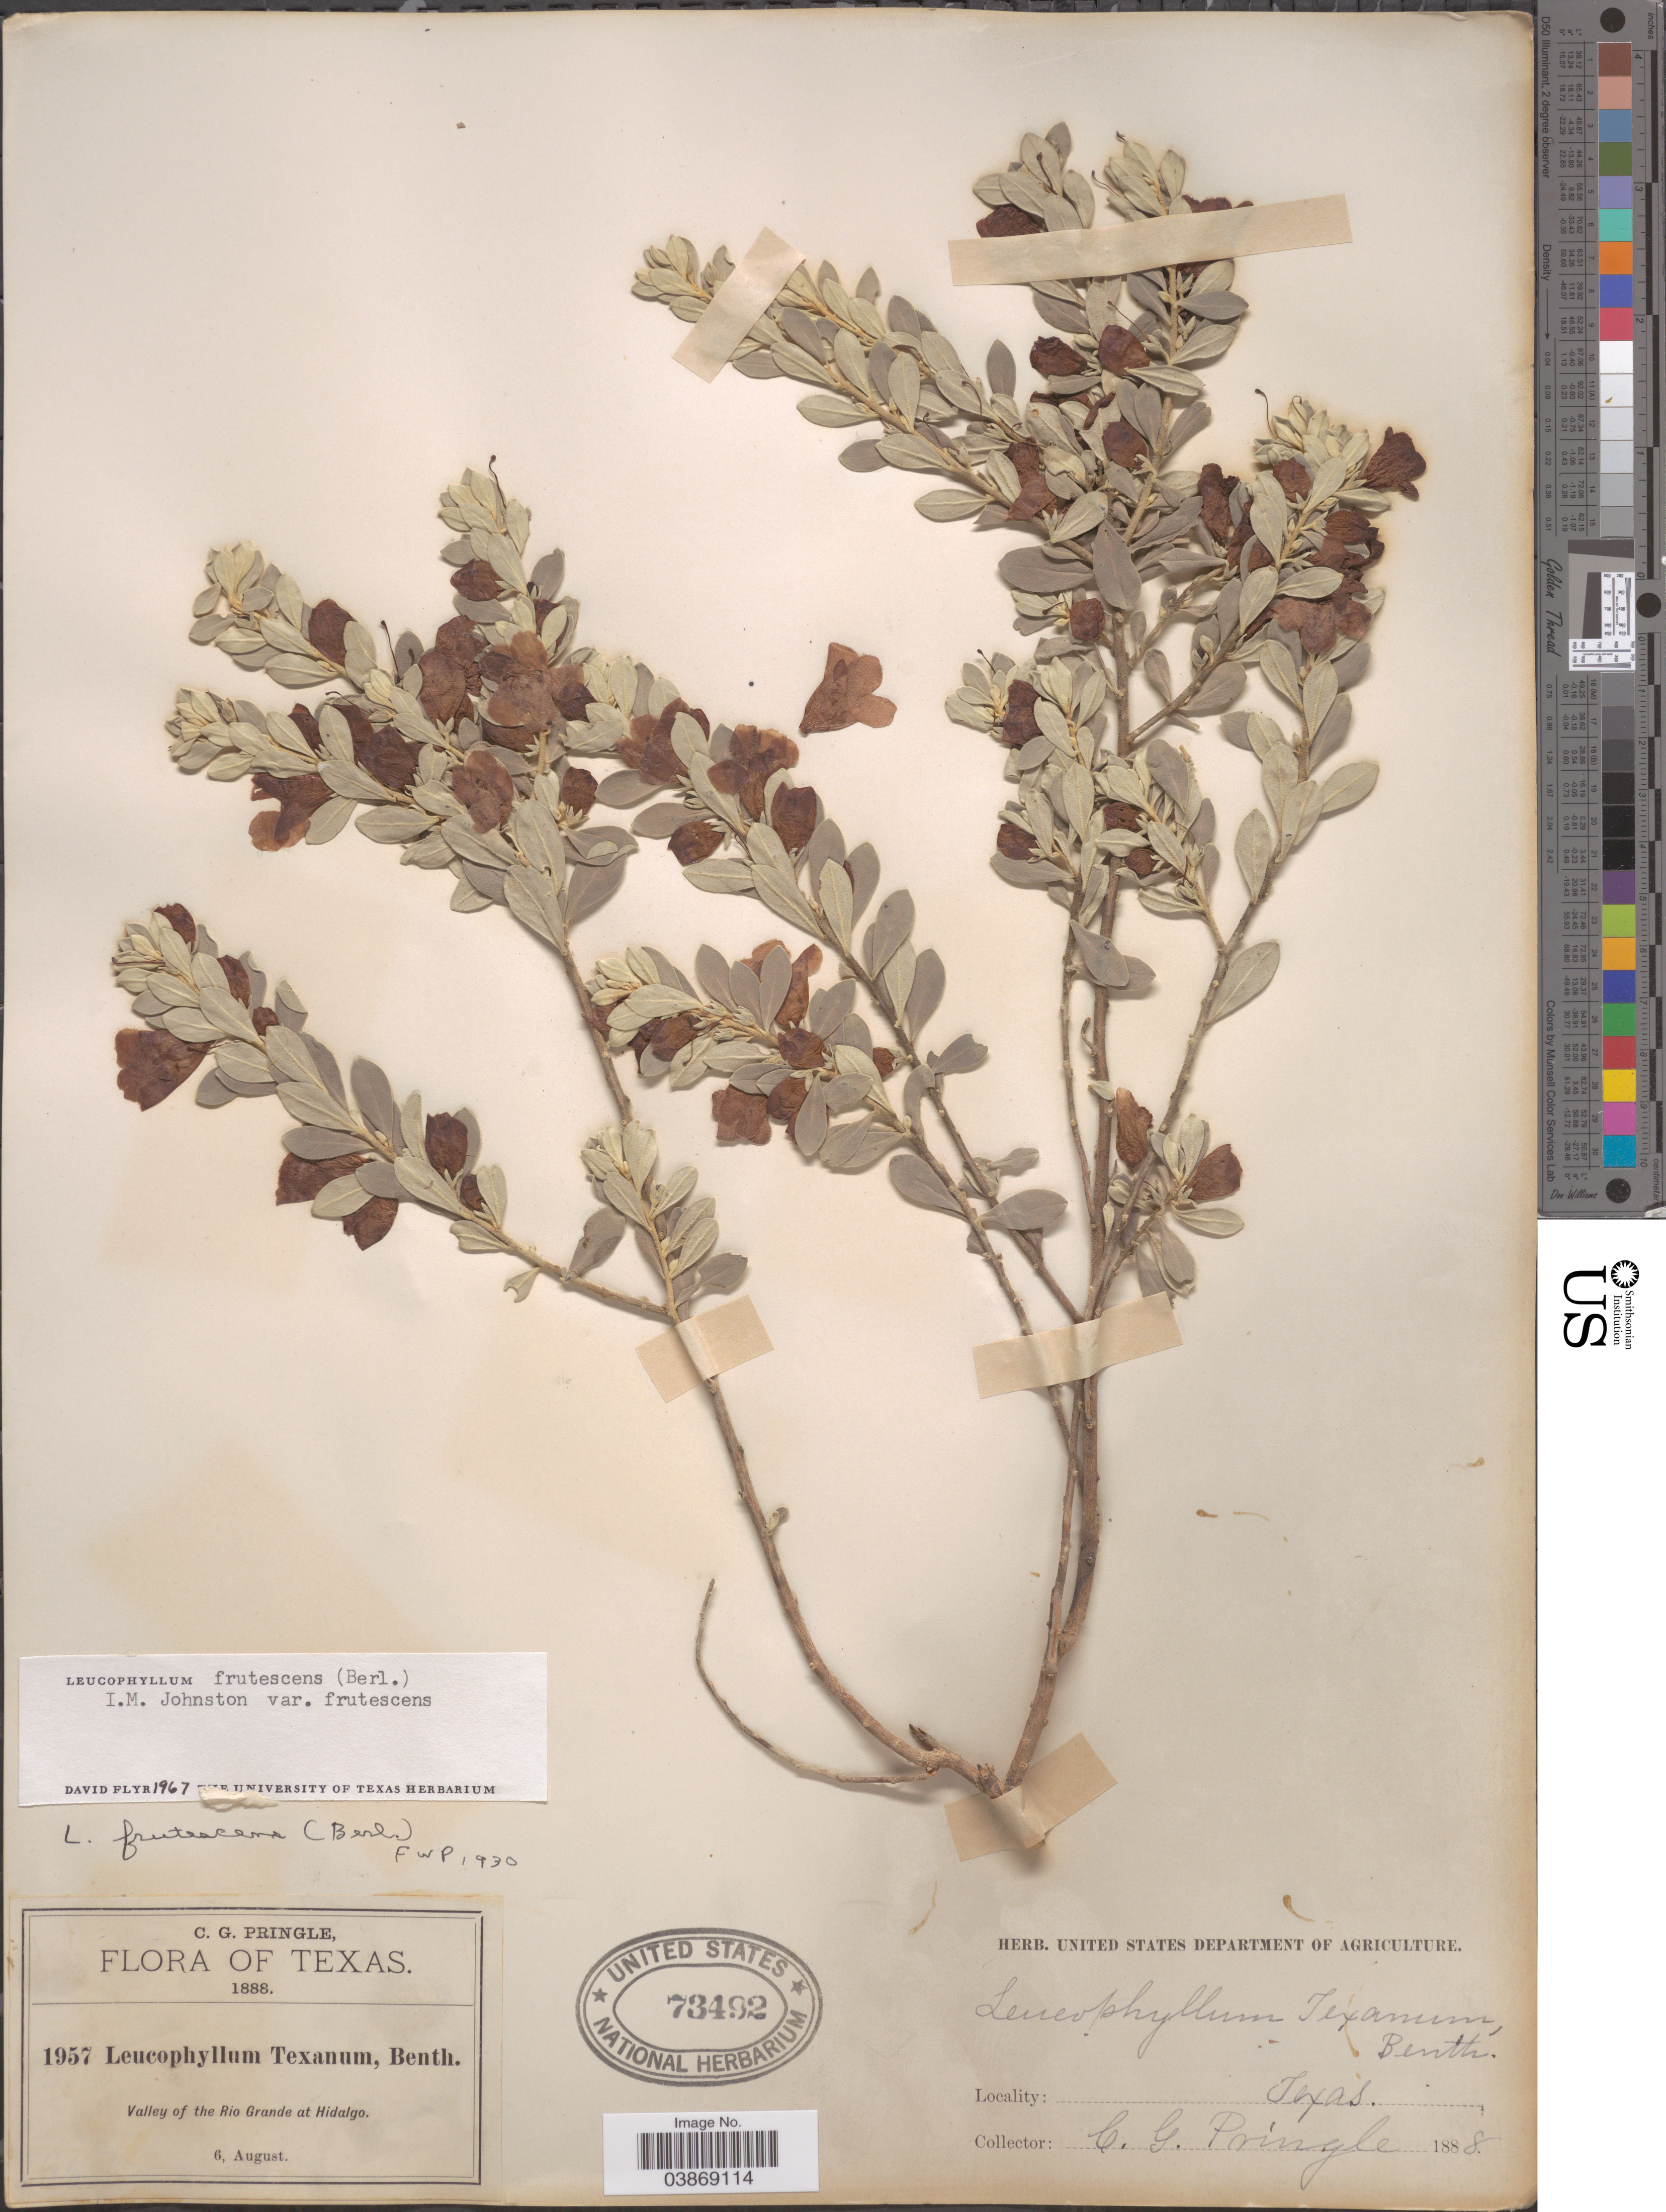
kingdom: Plantae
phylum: Tracheophyta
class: Magnoliopsida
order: Lamiales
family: Scrophulariaceae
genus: Leucophyllum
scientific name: Leucophyllum frutescens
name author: (Berland.) I.M. Johnst.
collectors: C. G. Pringle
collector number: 1957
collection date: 1888-08-06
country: United States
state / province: Texas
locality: Vicinity of the Rio Grande at Hidalgo.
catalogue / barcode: US 73492